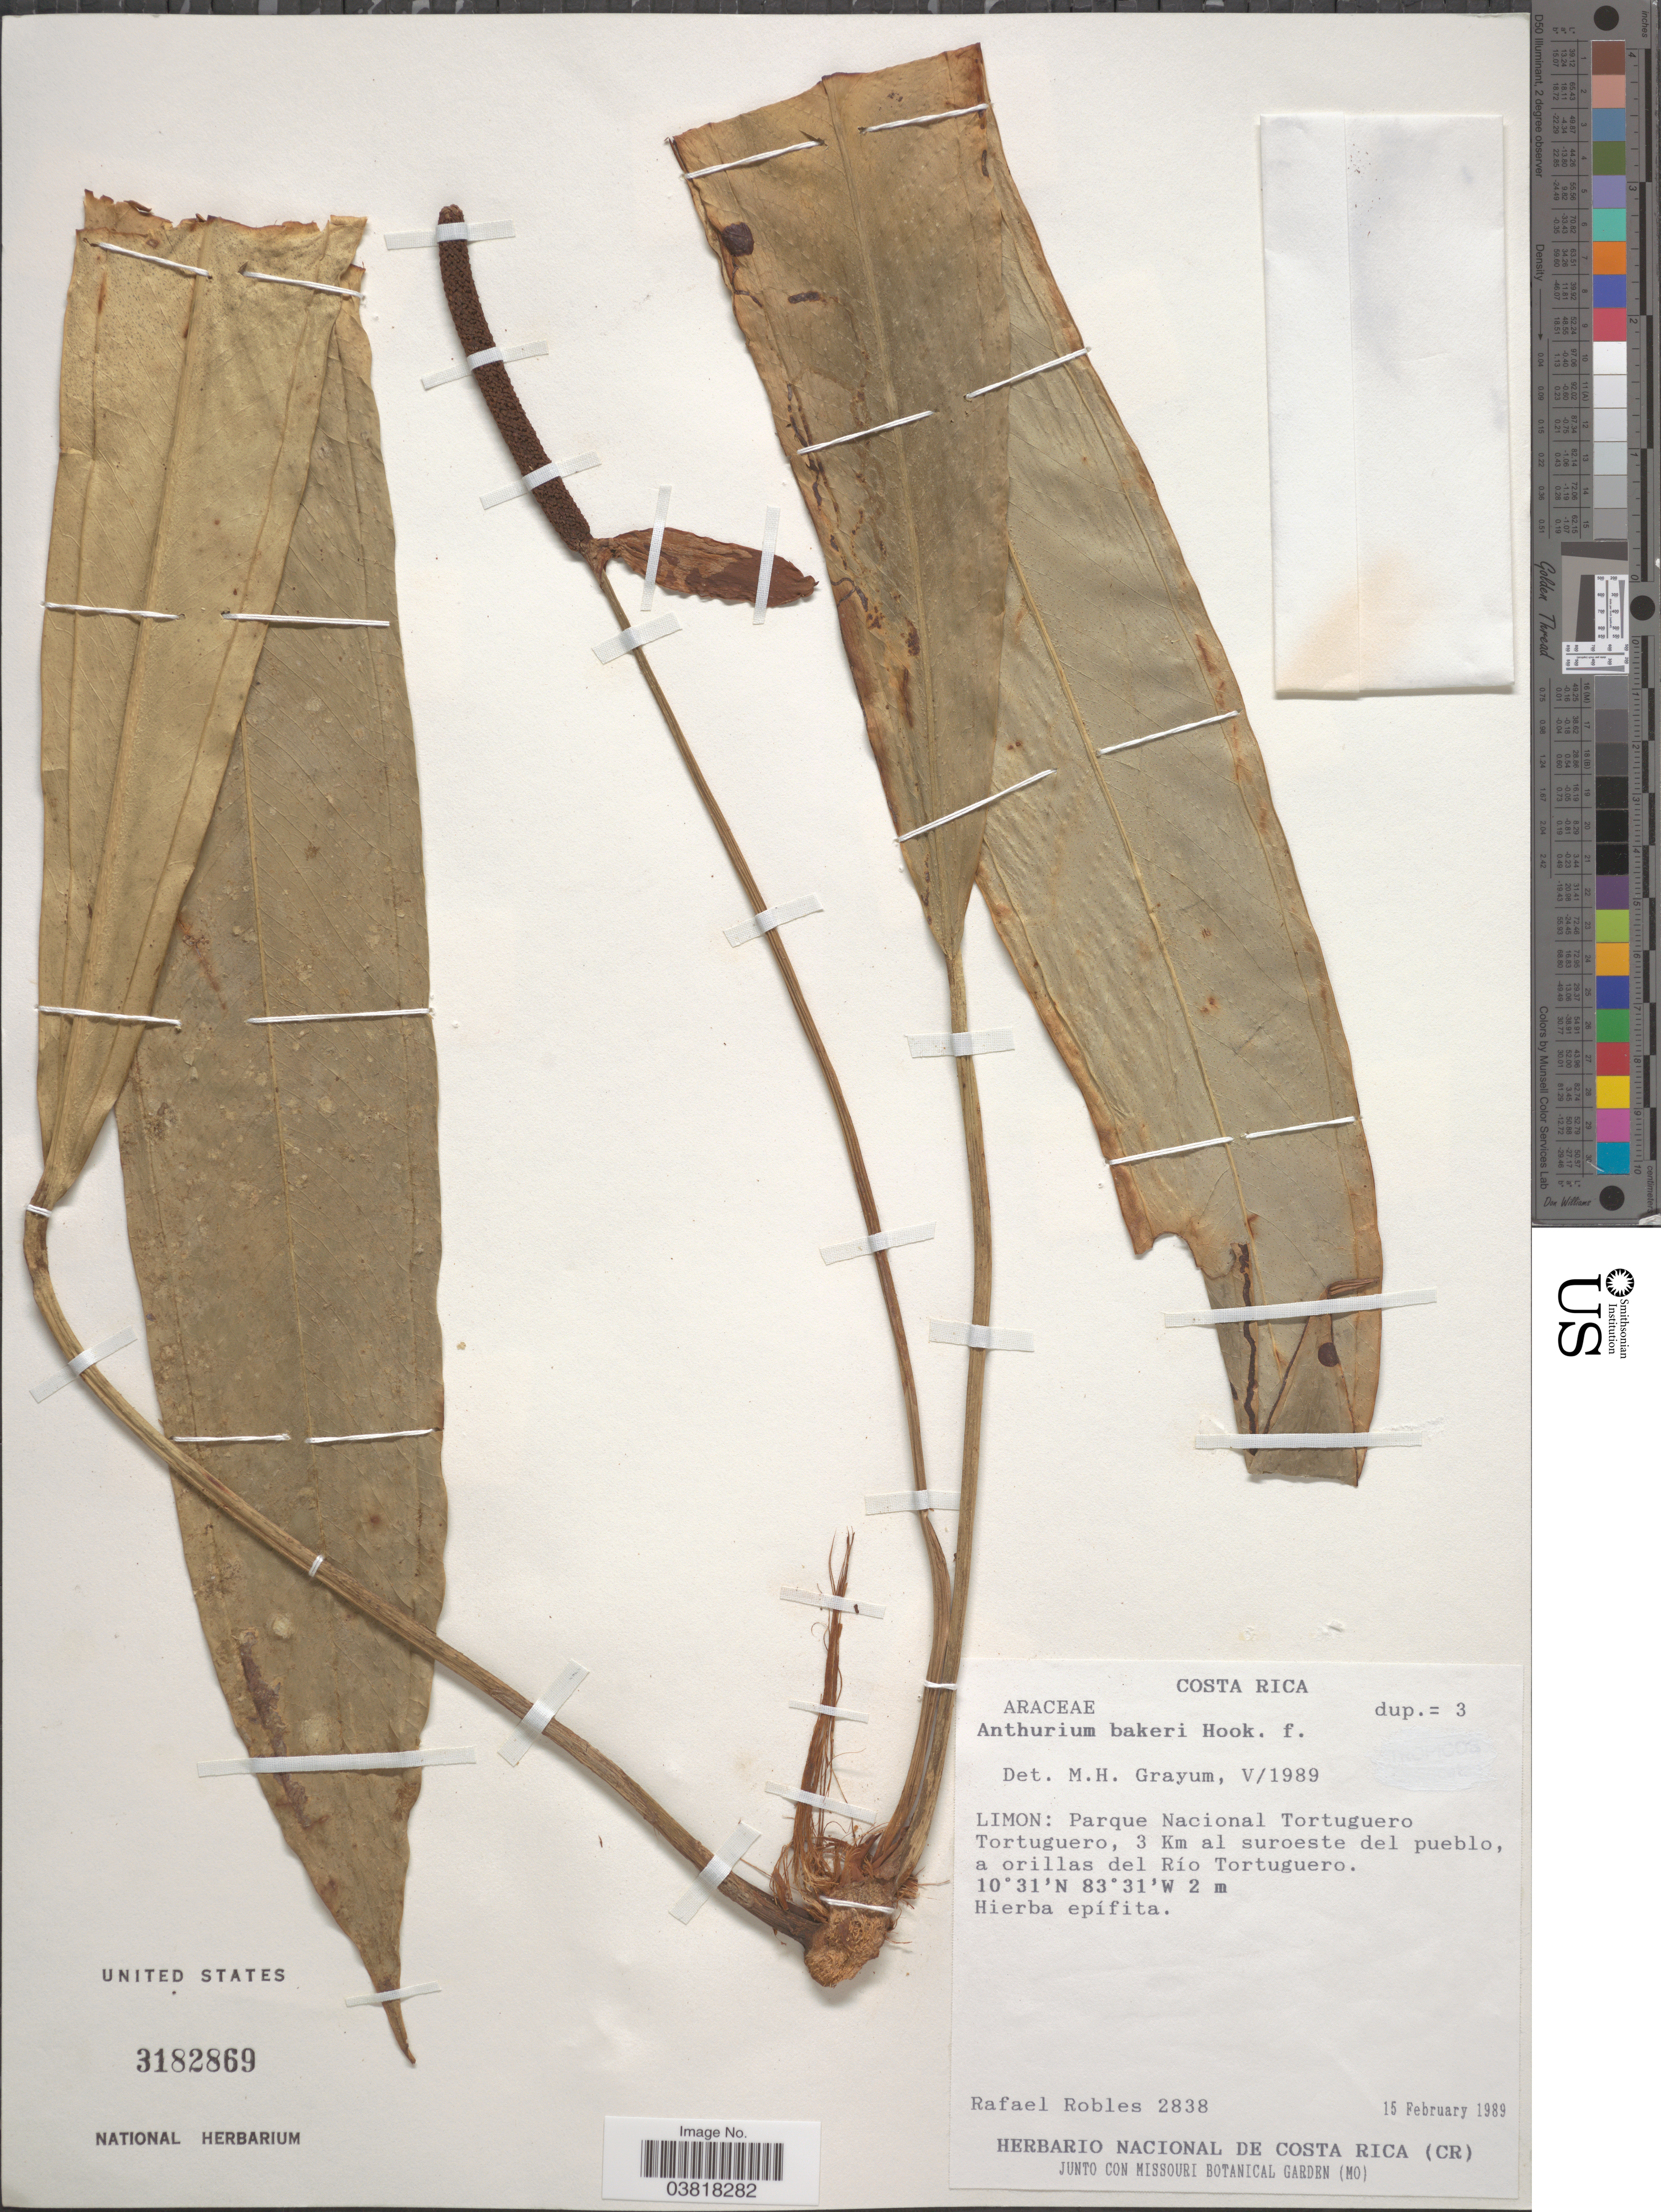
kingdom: Plantae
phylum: Tracheophyta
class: Liliopsida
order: Alismatales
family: Araceae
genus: Anthurium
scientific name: Anthurium bakeri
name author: Hook. f.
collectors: R. Robles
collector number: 2838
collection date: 1989-02-15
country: Costa Rica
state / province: Limón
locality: Parque Nacional Tortuguero. Tortuguero, 3 Km al suroeste del pueblo, a orillas del Río Tortuguero.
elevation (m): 2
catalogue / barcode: US 3182869